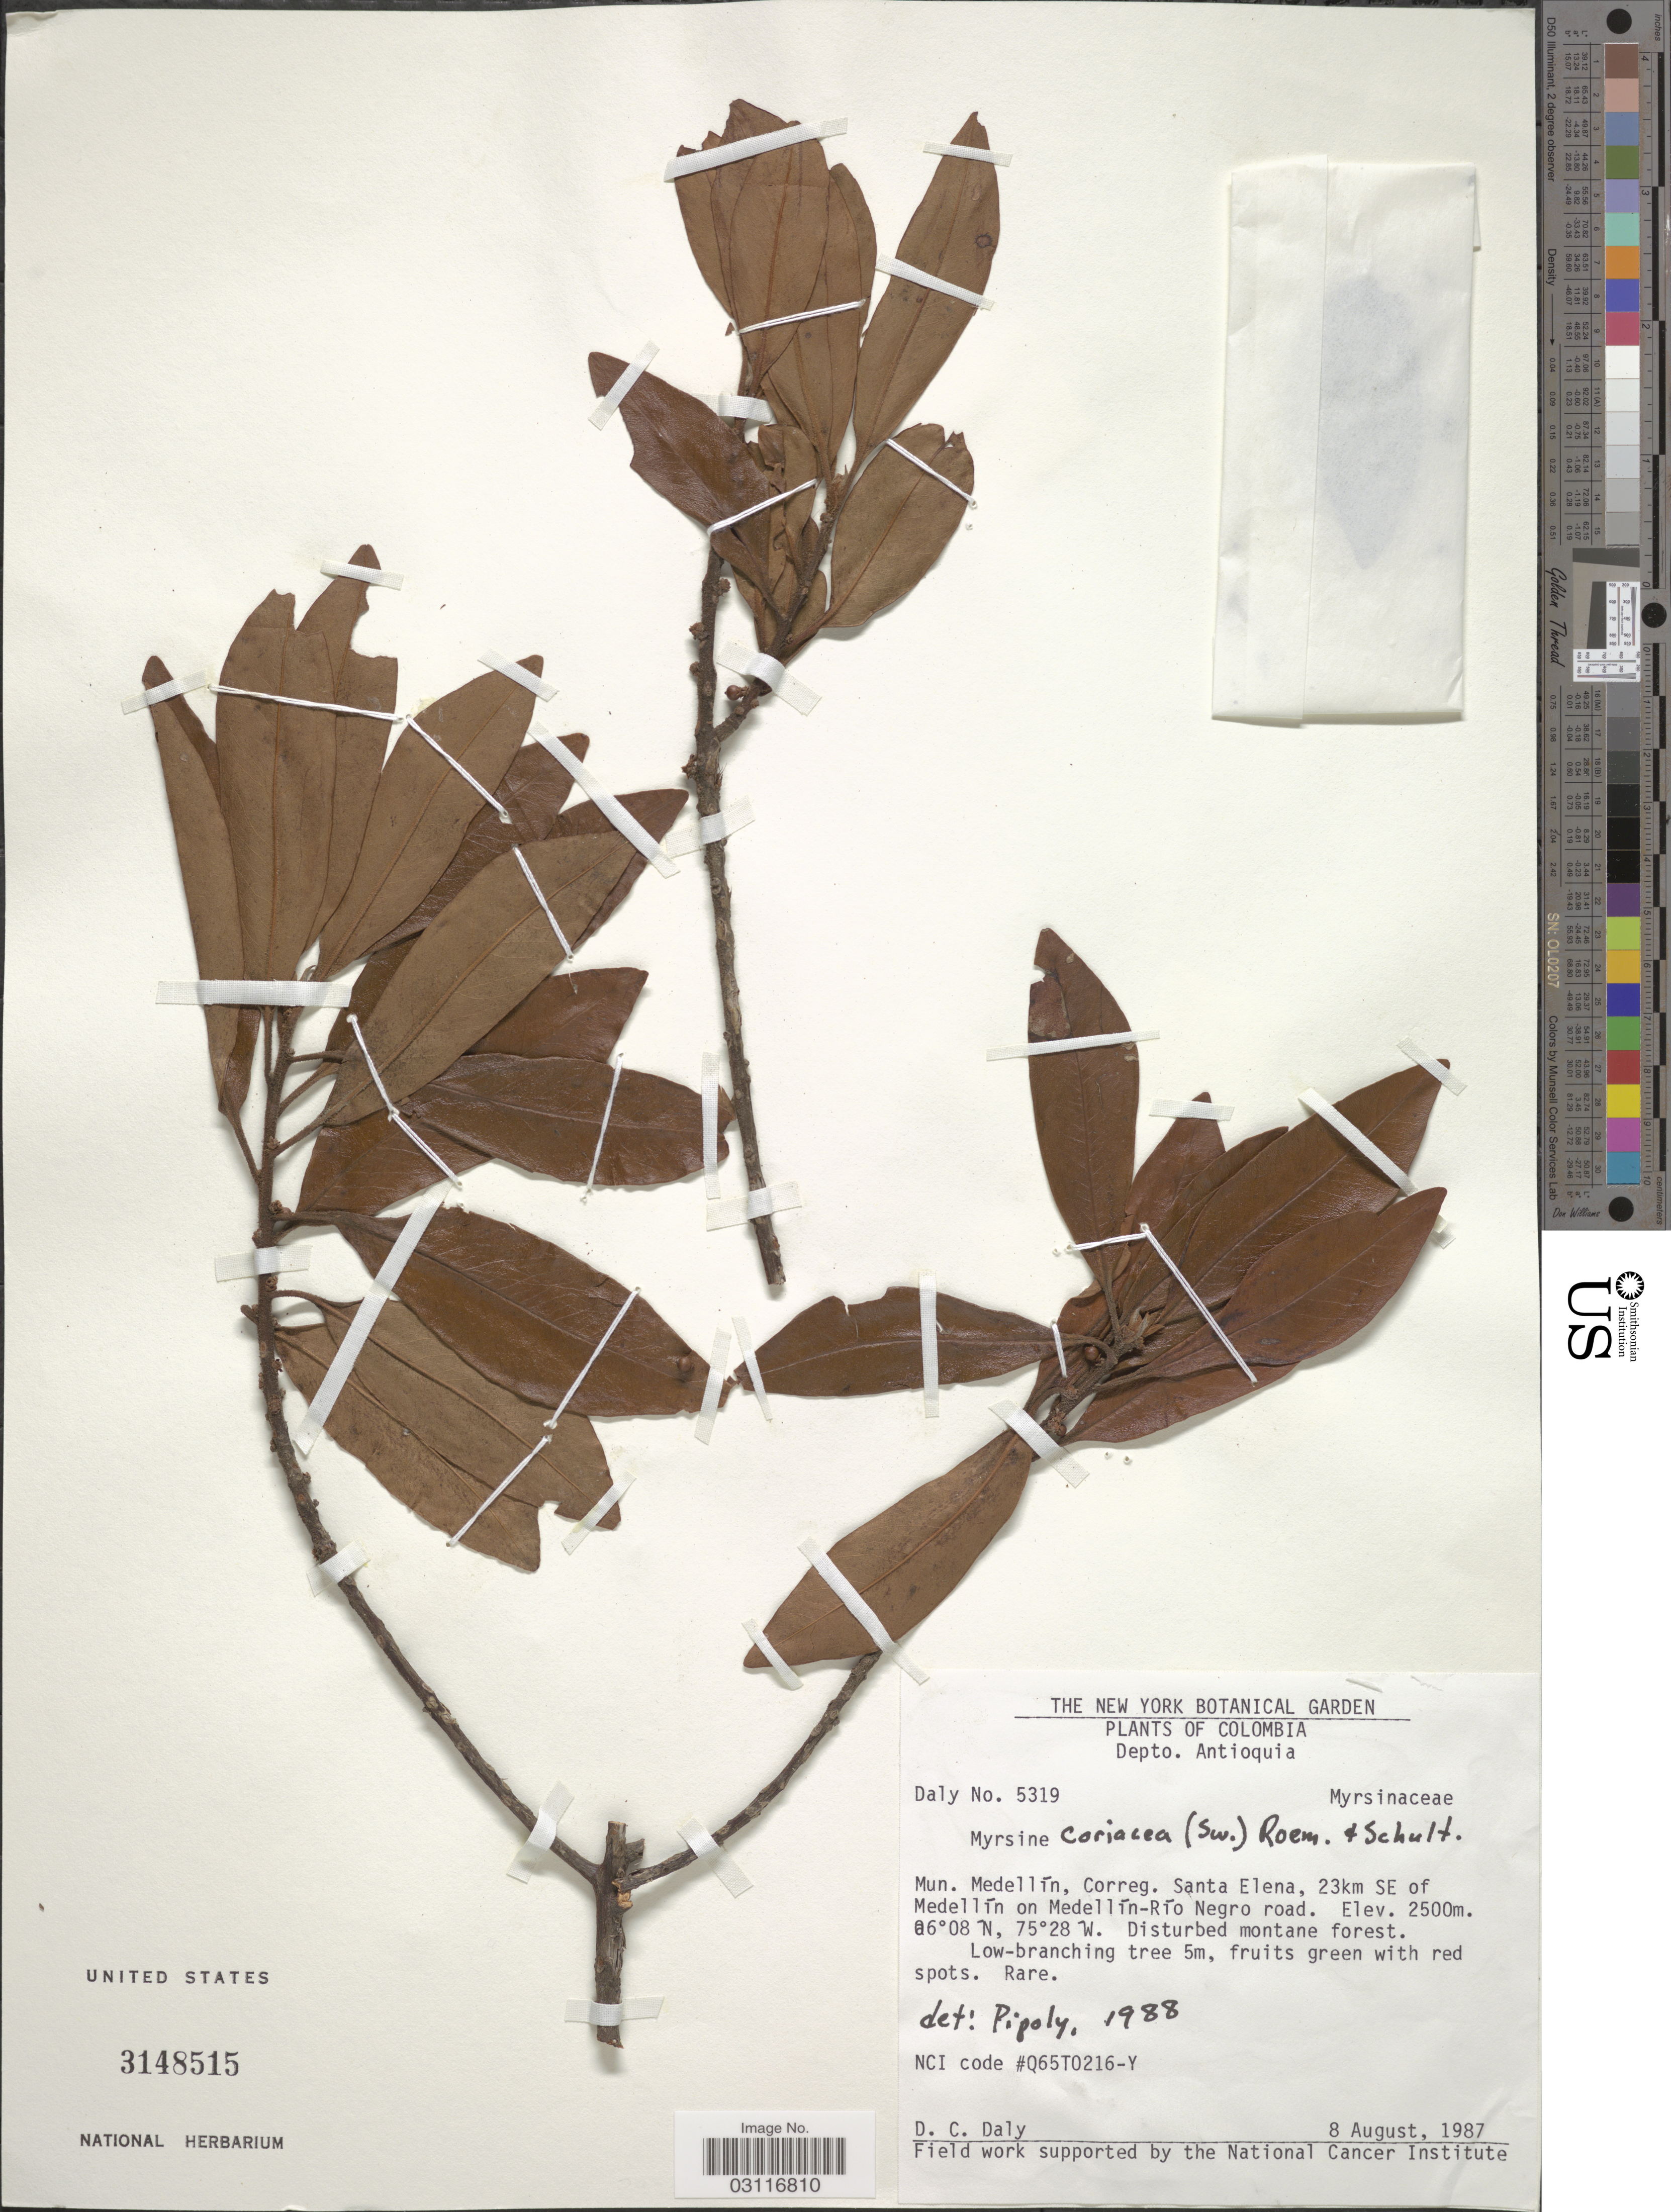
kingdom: Plantae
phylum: Tracheophyta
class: Magnoliopsida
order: Ericales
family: Primulaceae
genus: Myrsine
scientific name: Myrsine coriacea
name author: (Sw.) R. Br. ex Roem. & Schult.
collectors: D. C. Daly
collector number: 5319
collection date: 1987-08-08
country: Colombia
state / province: Antioquia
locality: Depto. Antioquia, Mun. Medellín, Correg. Santa Elena, 23km SE of Medellín on Medellín-Río Negro road.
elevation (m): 2500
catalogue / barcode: US 3148515